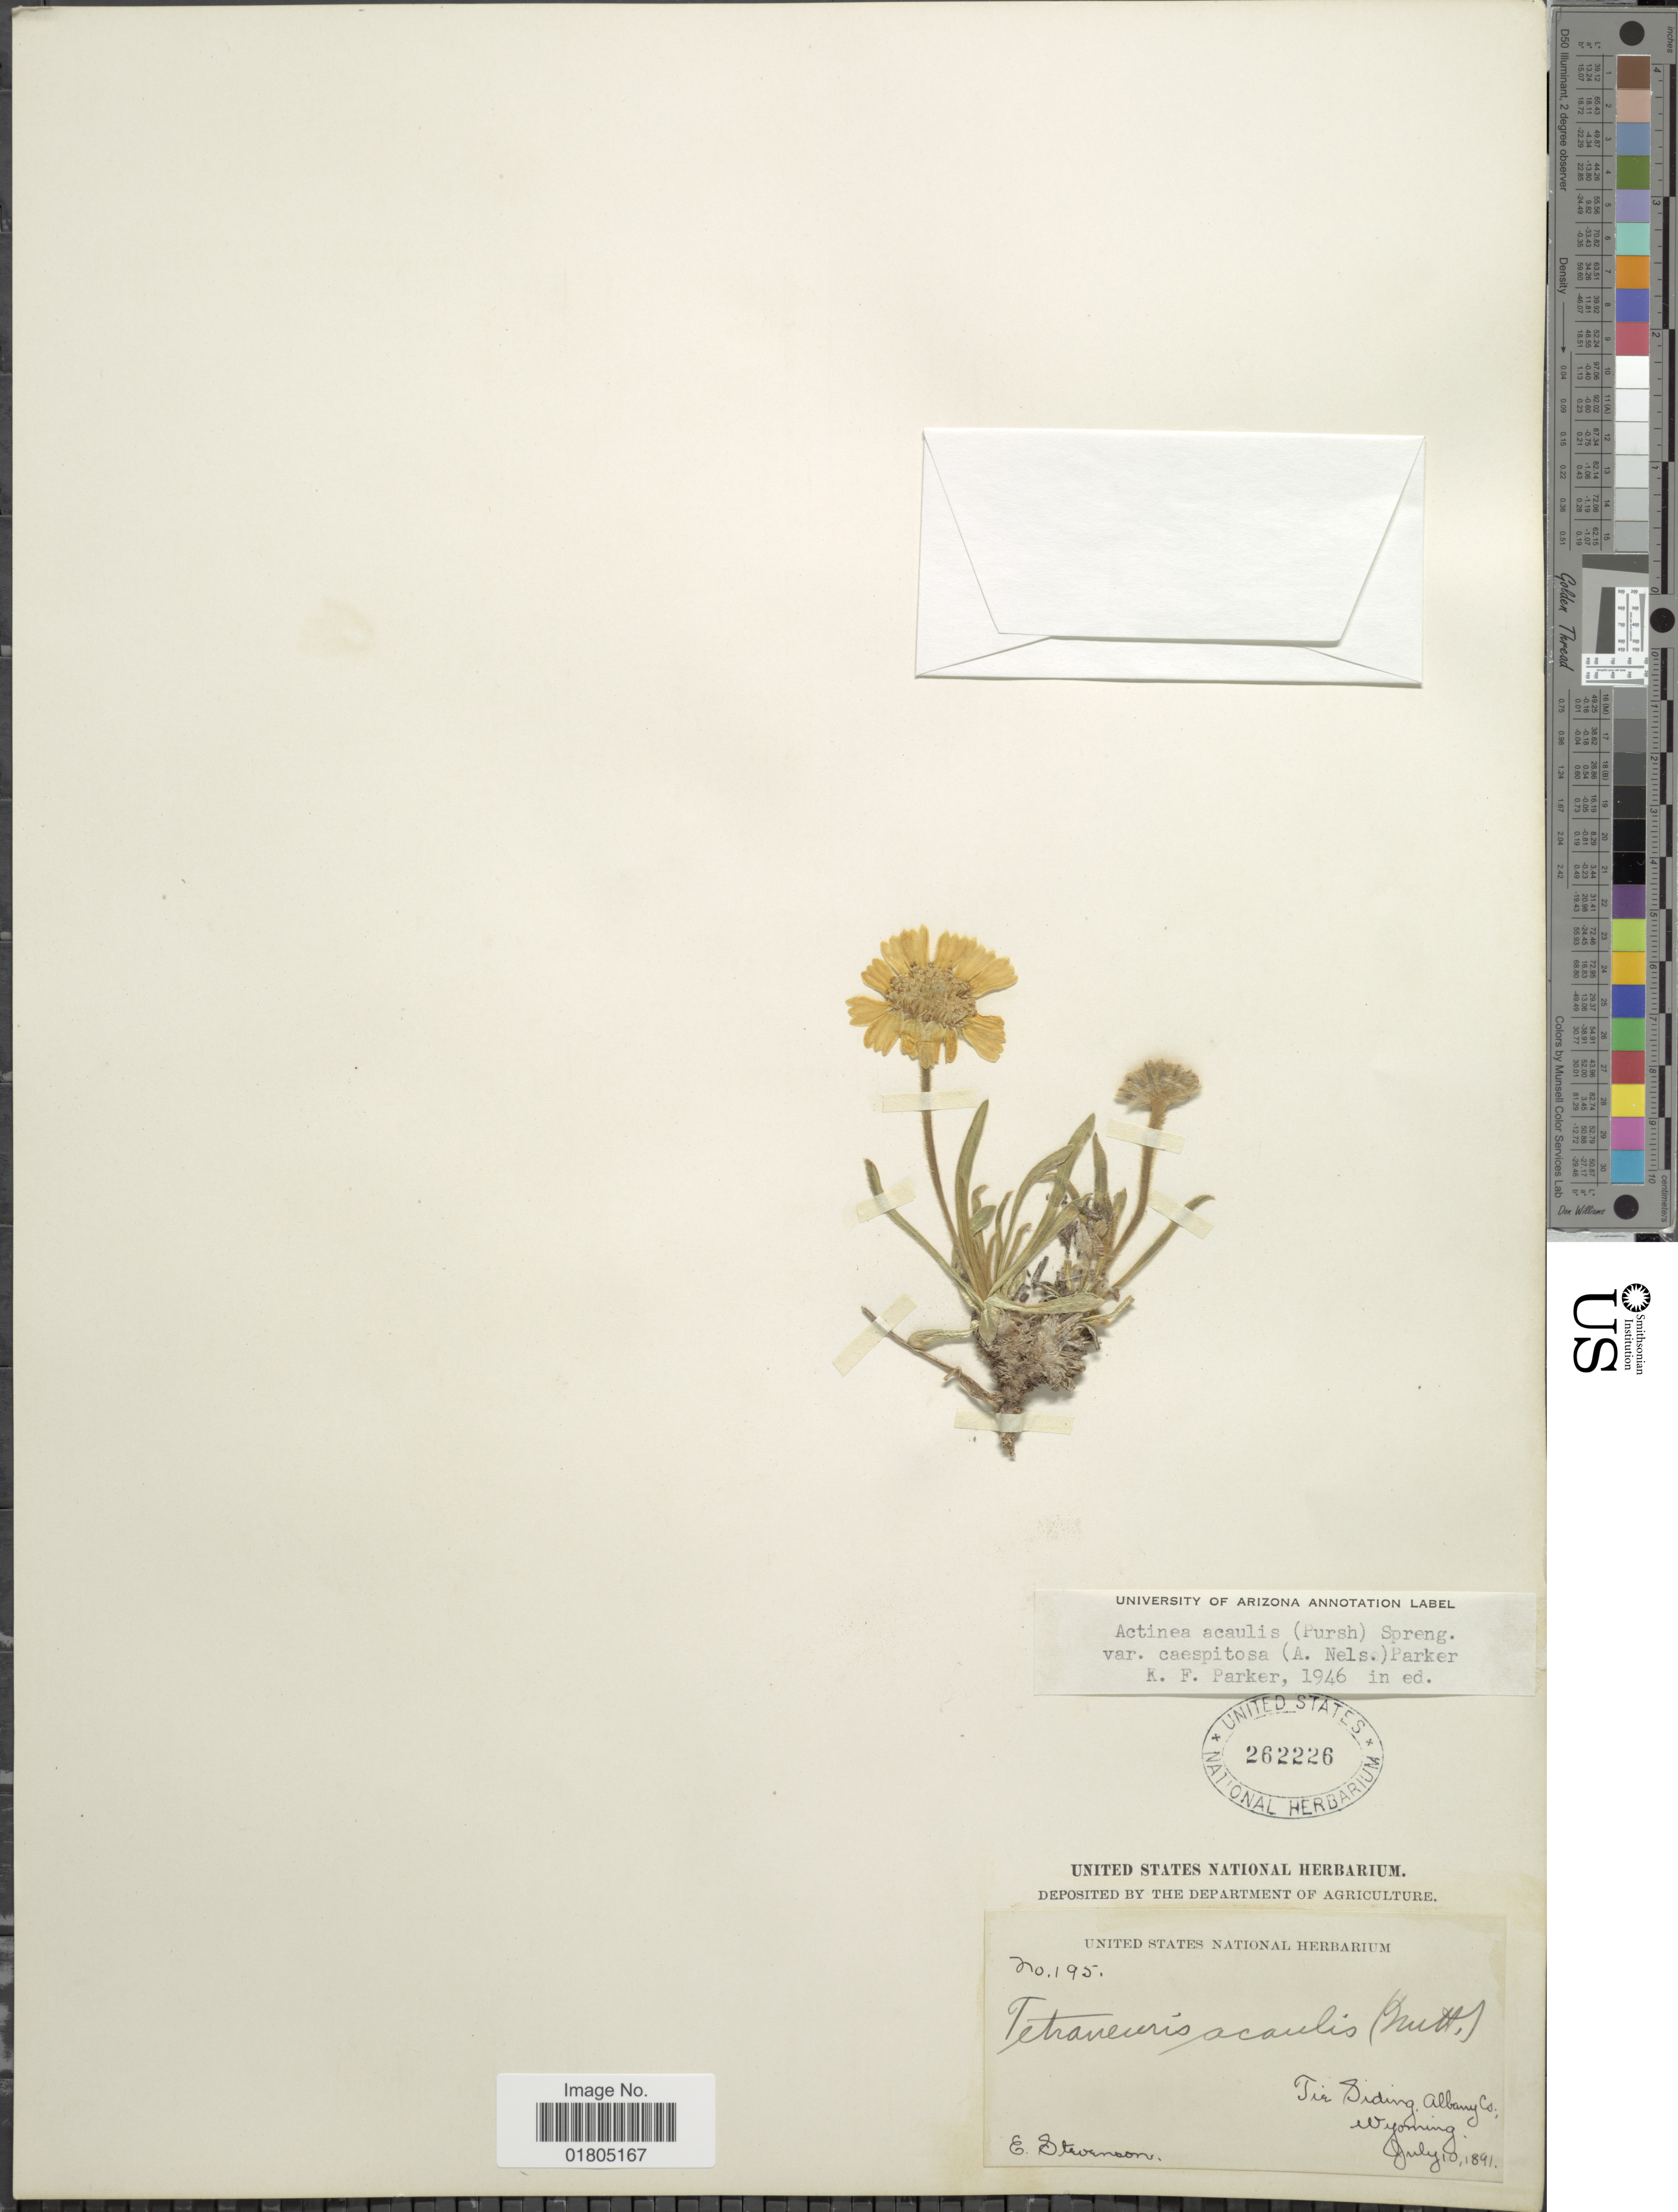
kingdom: Plantae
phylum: Tracheophyta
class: Magnoliopsida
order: Asterales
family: Asteraceae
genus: Actinea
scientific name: Actinea acaulis var. caespitosa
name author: (A. Nelson) K.F. Parker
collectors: E. Stevenson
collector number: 195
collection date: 1891-07-10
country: United States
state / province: Wyoming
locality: Tia Siding, Albany Co., Wyoming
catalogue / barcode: US 262226